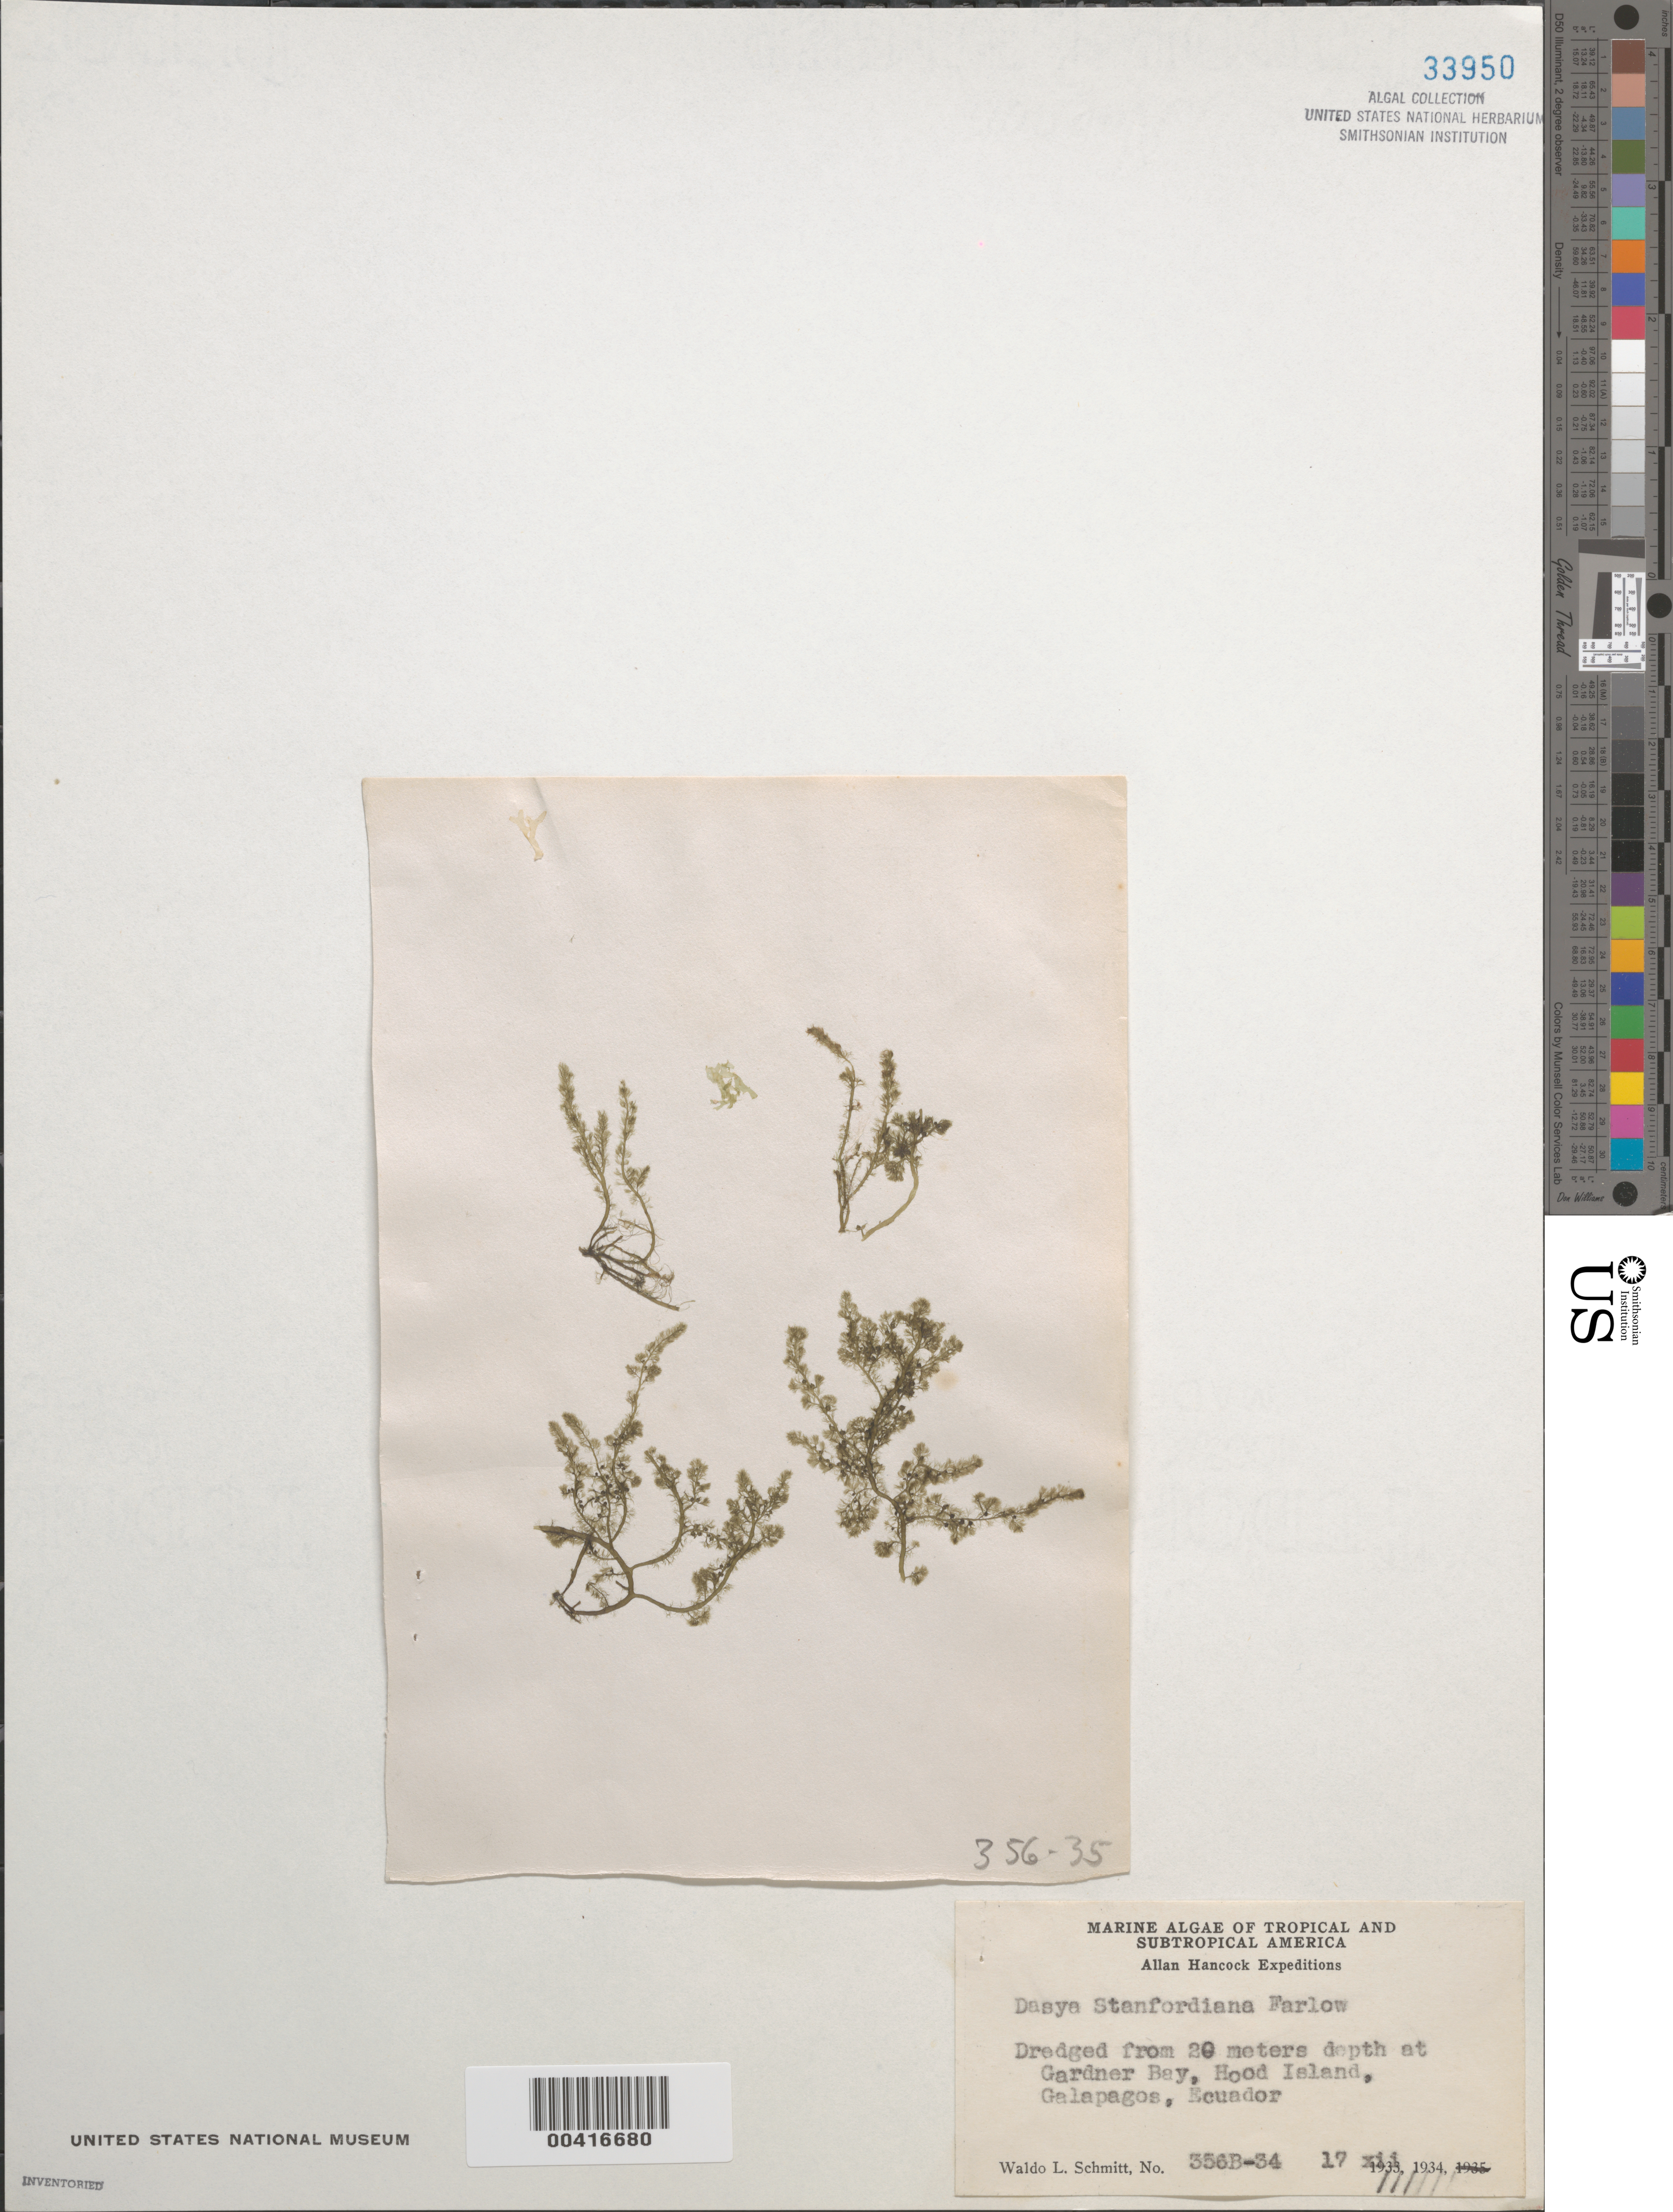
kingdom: Plantae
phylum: Rhodophyta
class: Florideophyceae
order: Ceramiales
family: Dasyaceae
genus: Dasya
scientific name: Dasya pedicellata subsp. stanfordiana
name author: J.N. Norris & K.E. Bucher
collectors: W. L. Schmitt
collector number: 356b-34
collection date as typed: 17 Dec 1934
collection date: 1934-12-17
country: Ecuador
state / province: Colón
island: Española [Hood]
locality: Gardner Bay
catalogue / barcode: US 33950